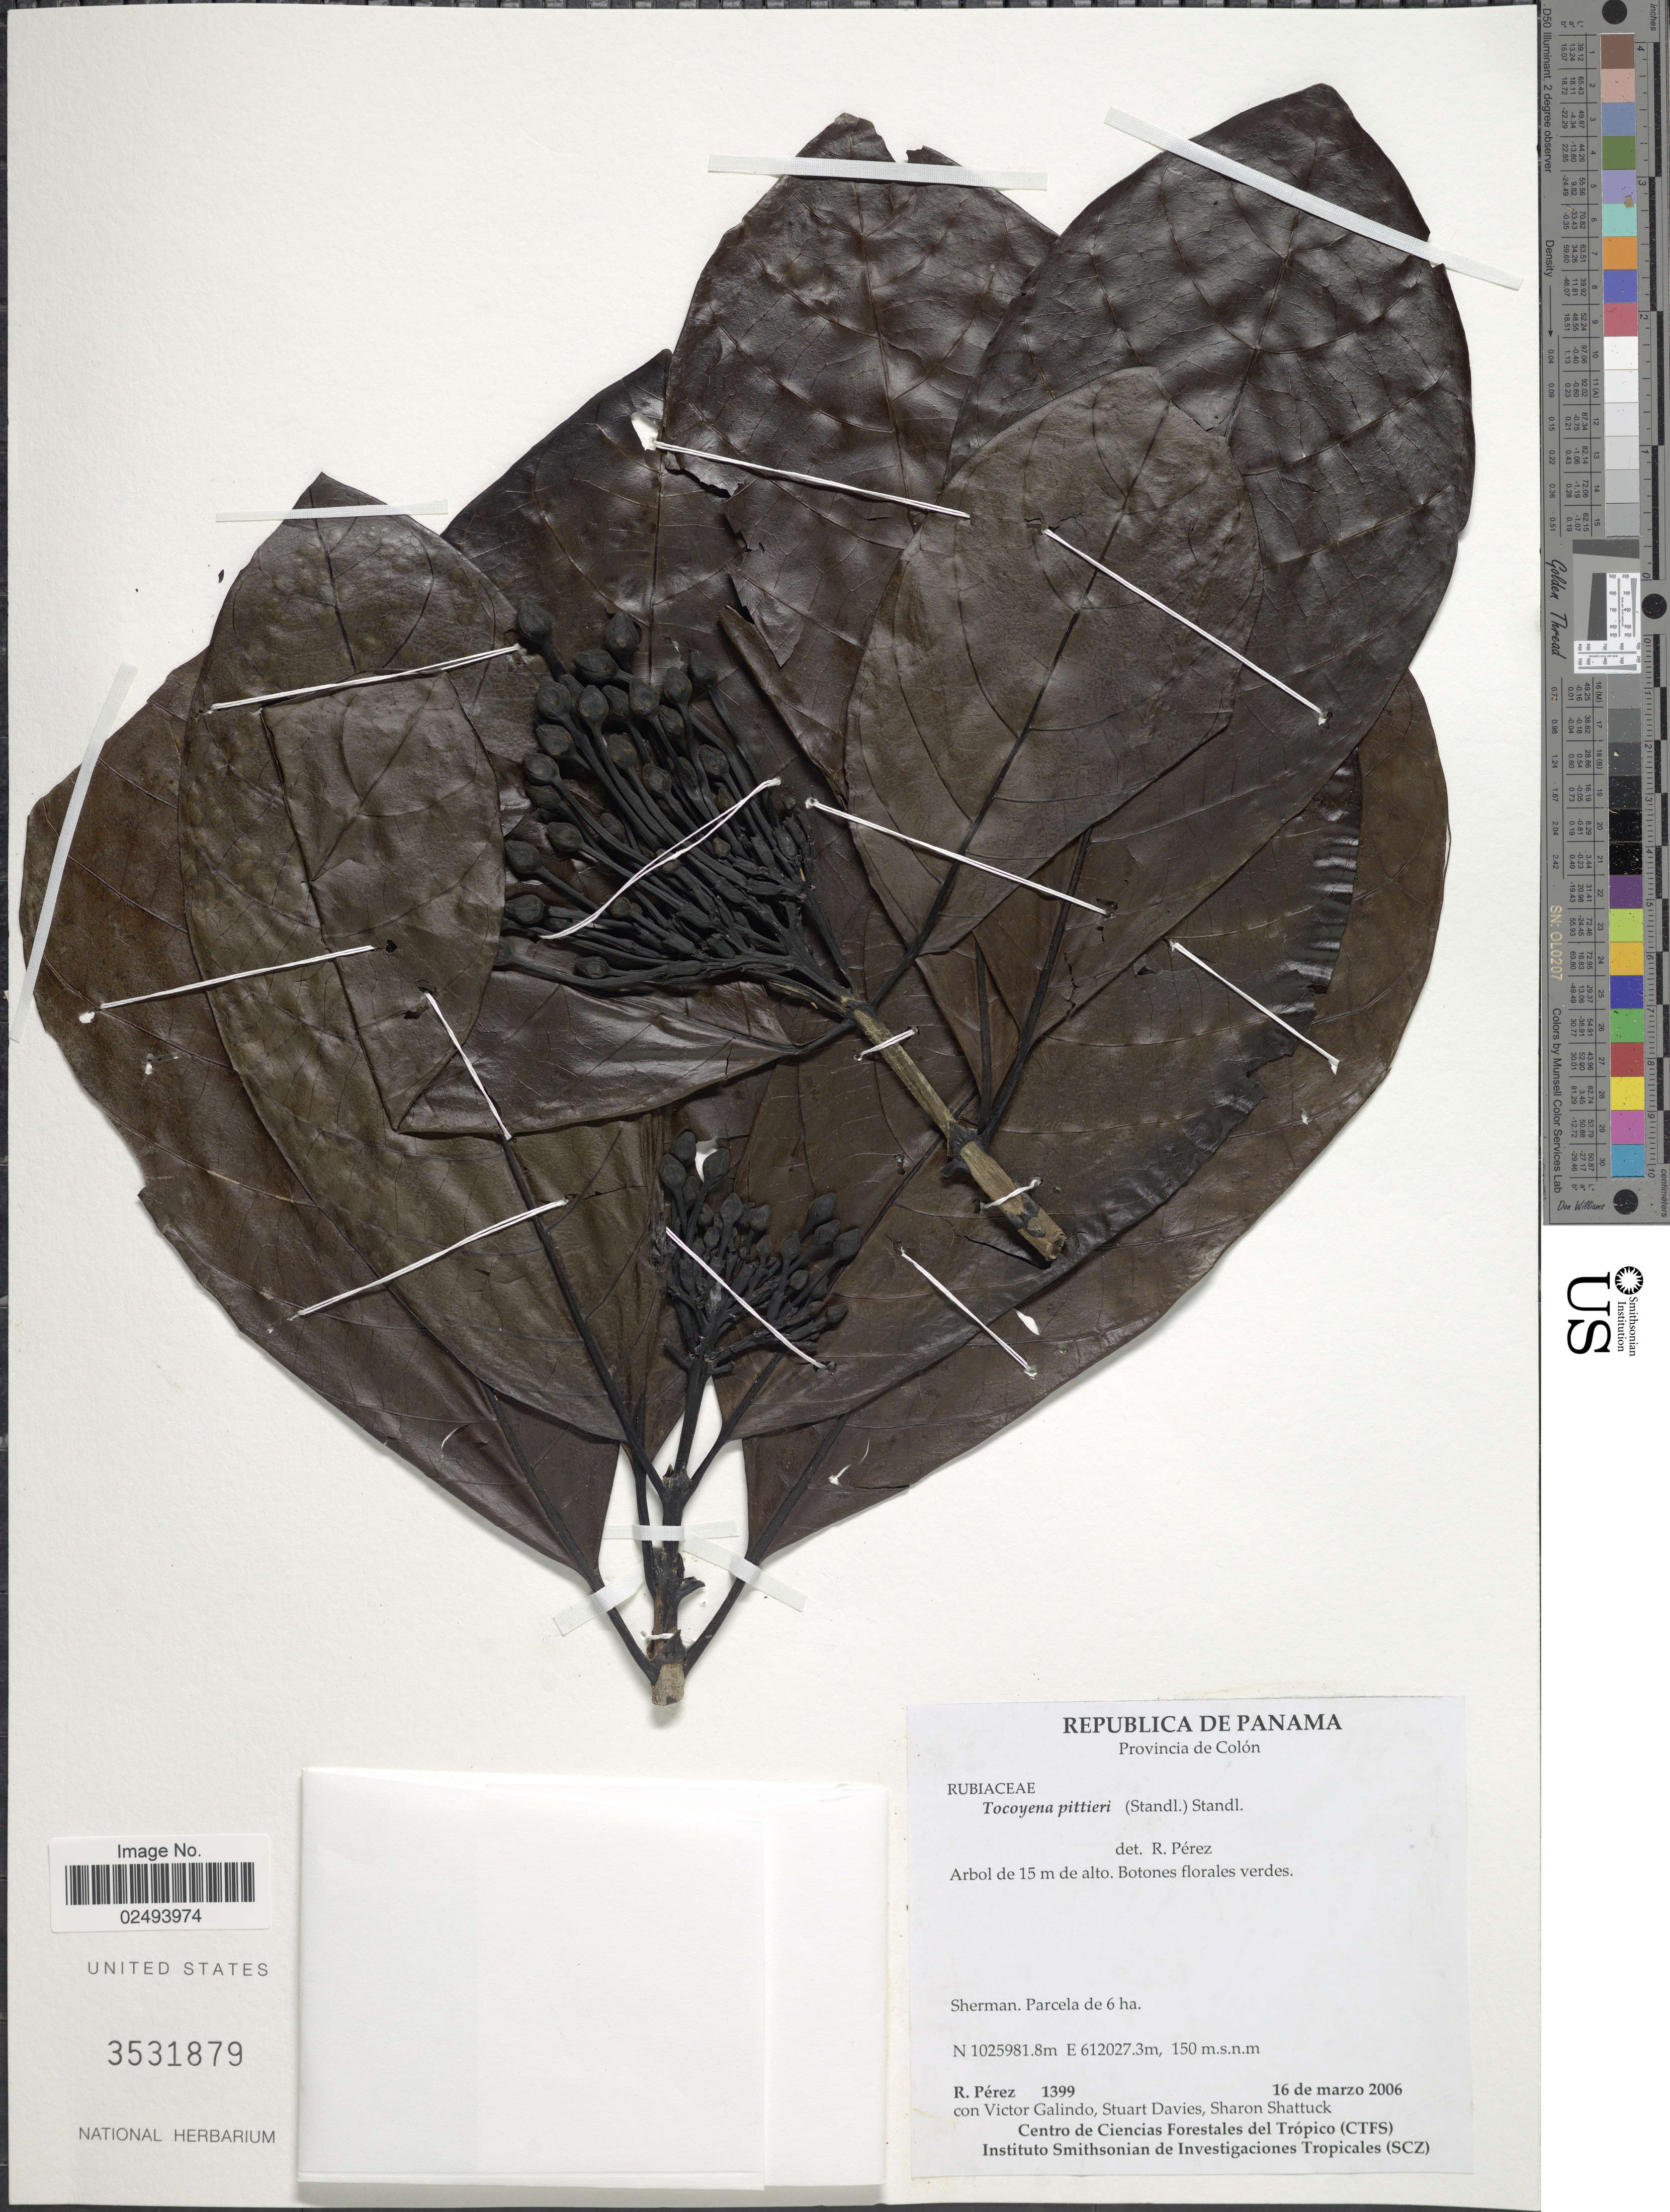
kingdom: Plantae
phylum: Tracheophyta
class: Magnoliopsida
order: Gentianales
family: Rubiaceae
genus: Tocoyena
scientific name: Tocoyena pittieri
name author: (Standl.) Standl.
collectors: R. Perez, V. Galindo, S. Davies & S. Shattuck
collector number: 1399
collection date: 2006-03-16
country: Panama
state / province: Colón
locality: Sherman. Parcela de 6ha.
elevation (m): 150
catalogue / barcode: US 3531879